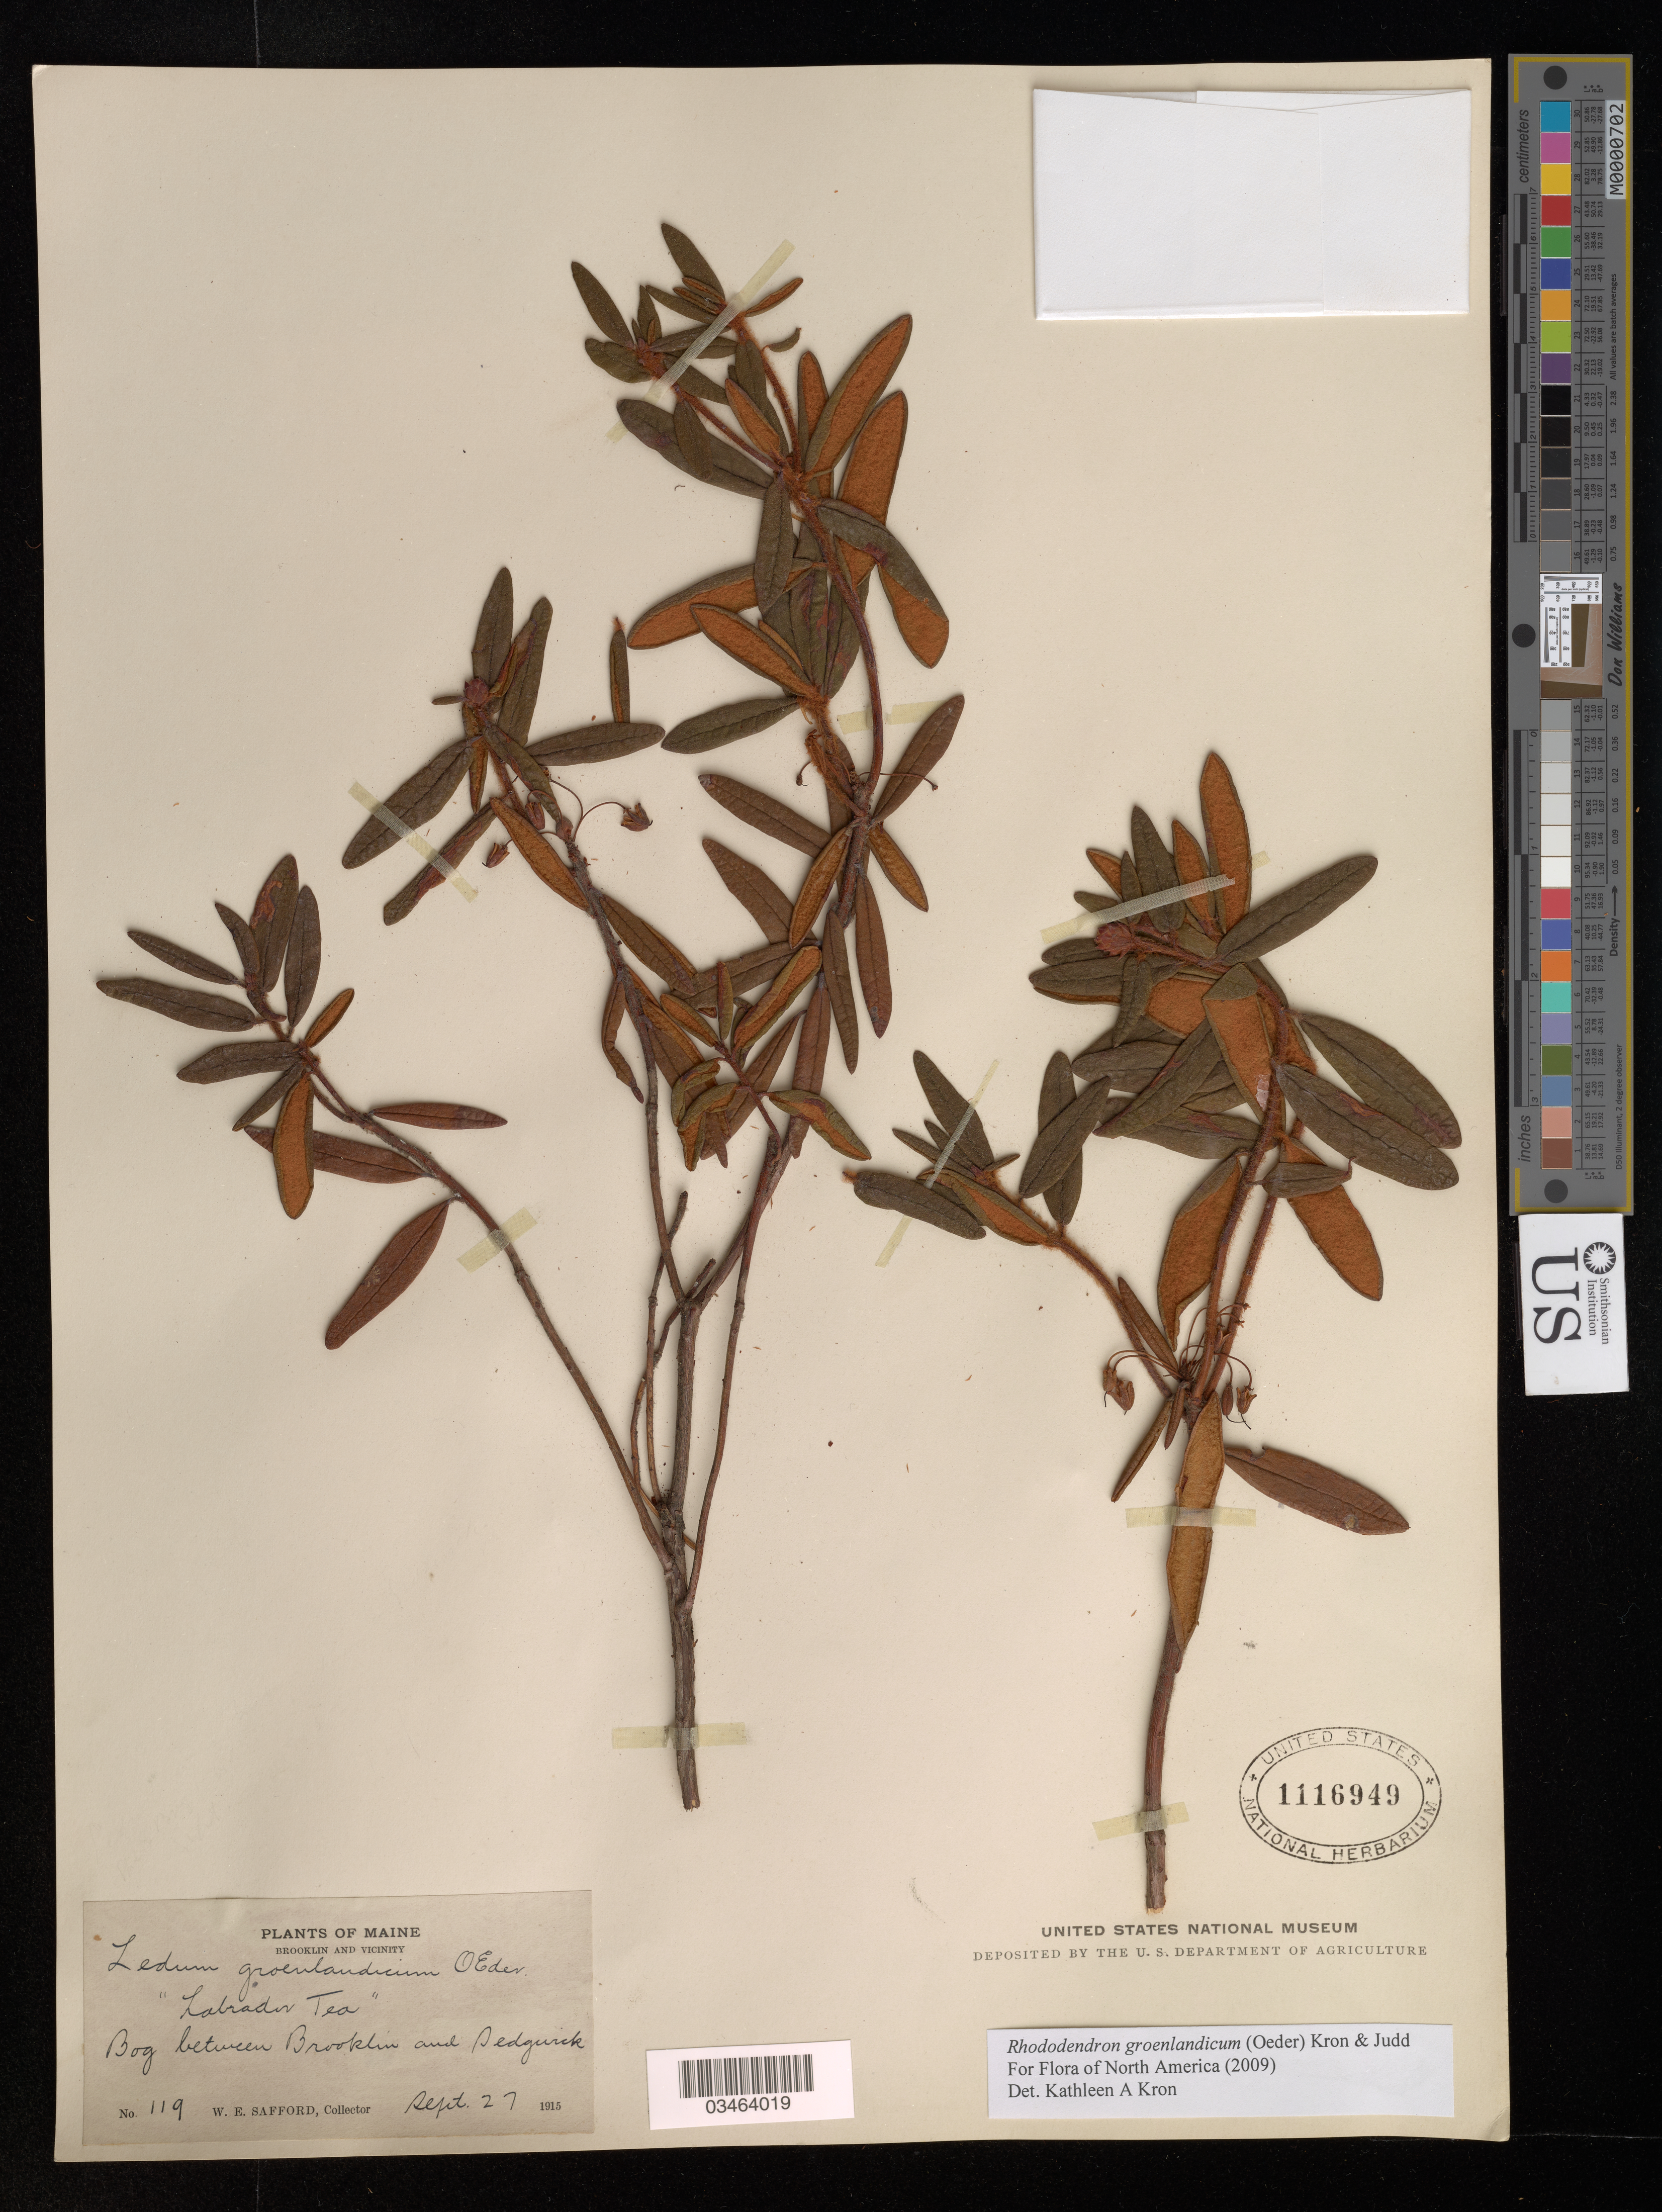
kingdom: Plantae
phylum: Tracheophyta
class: Magnoliopsida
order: Ericales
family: Ericaceae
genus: Rhododendron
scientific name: Rhododendron groenlandicum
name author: (Oeder) Kron & Judd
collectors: W. E. Safford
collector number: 119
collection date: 1915-09-27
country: United States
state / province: Maine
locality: Brooklin and vicinity. Bog between Brooklin and Sedgwick.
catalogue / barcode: US 1116949